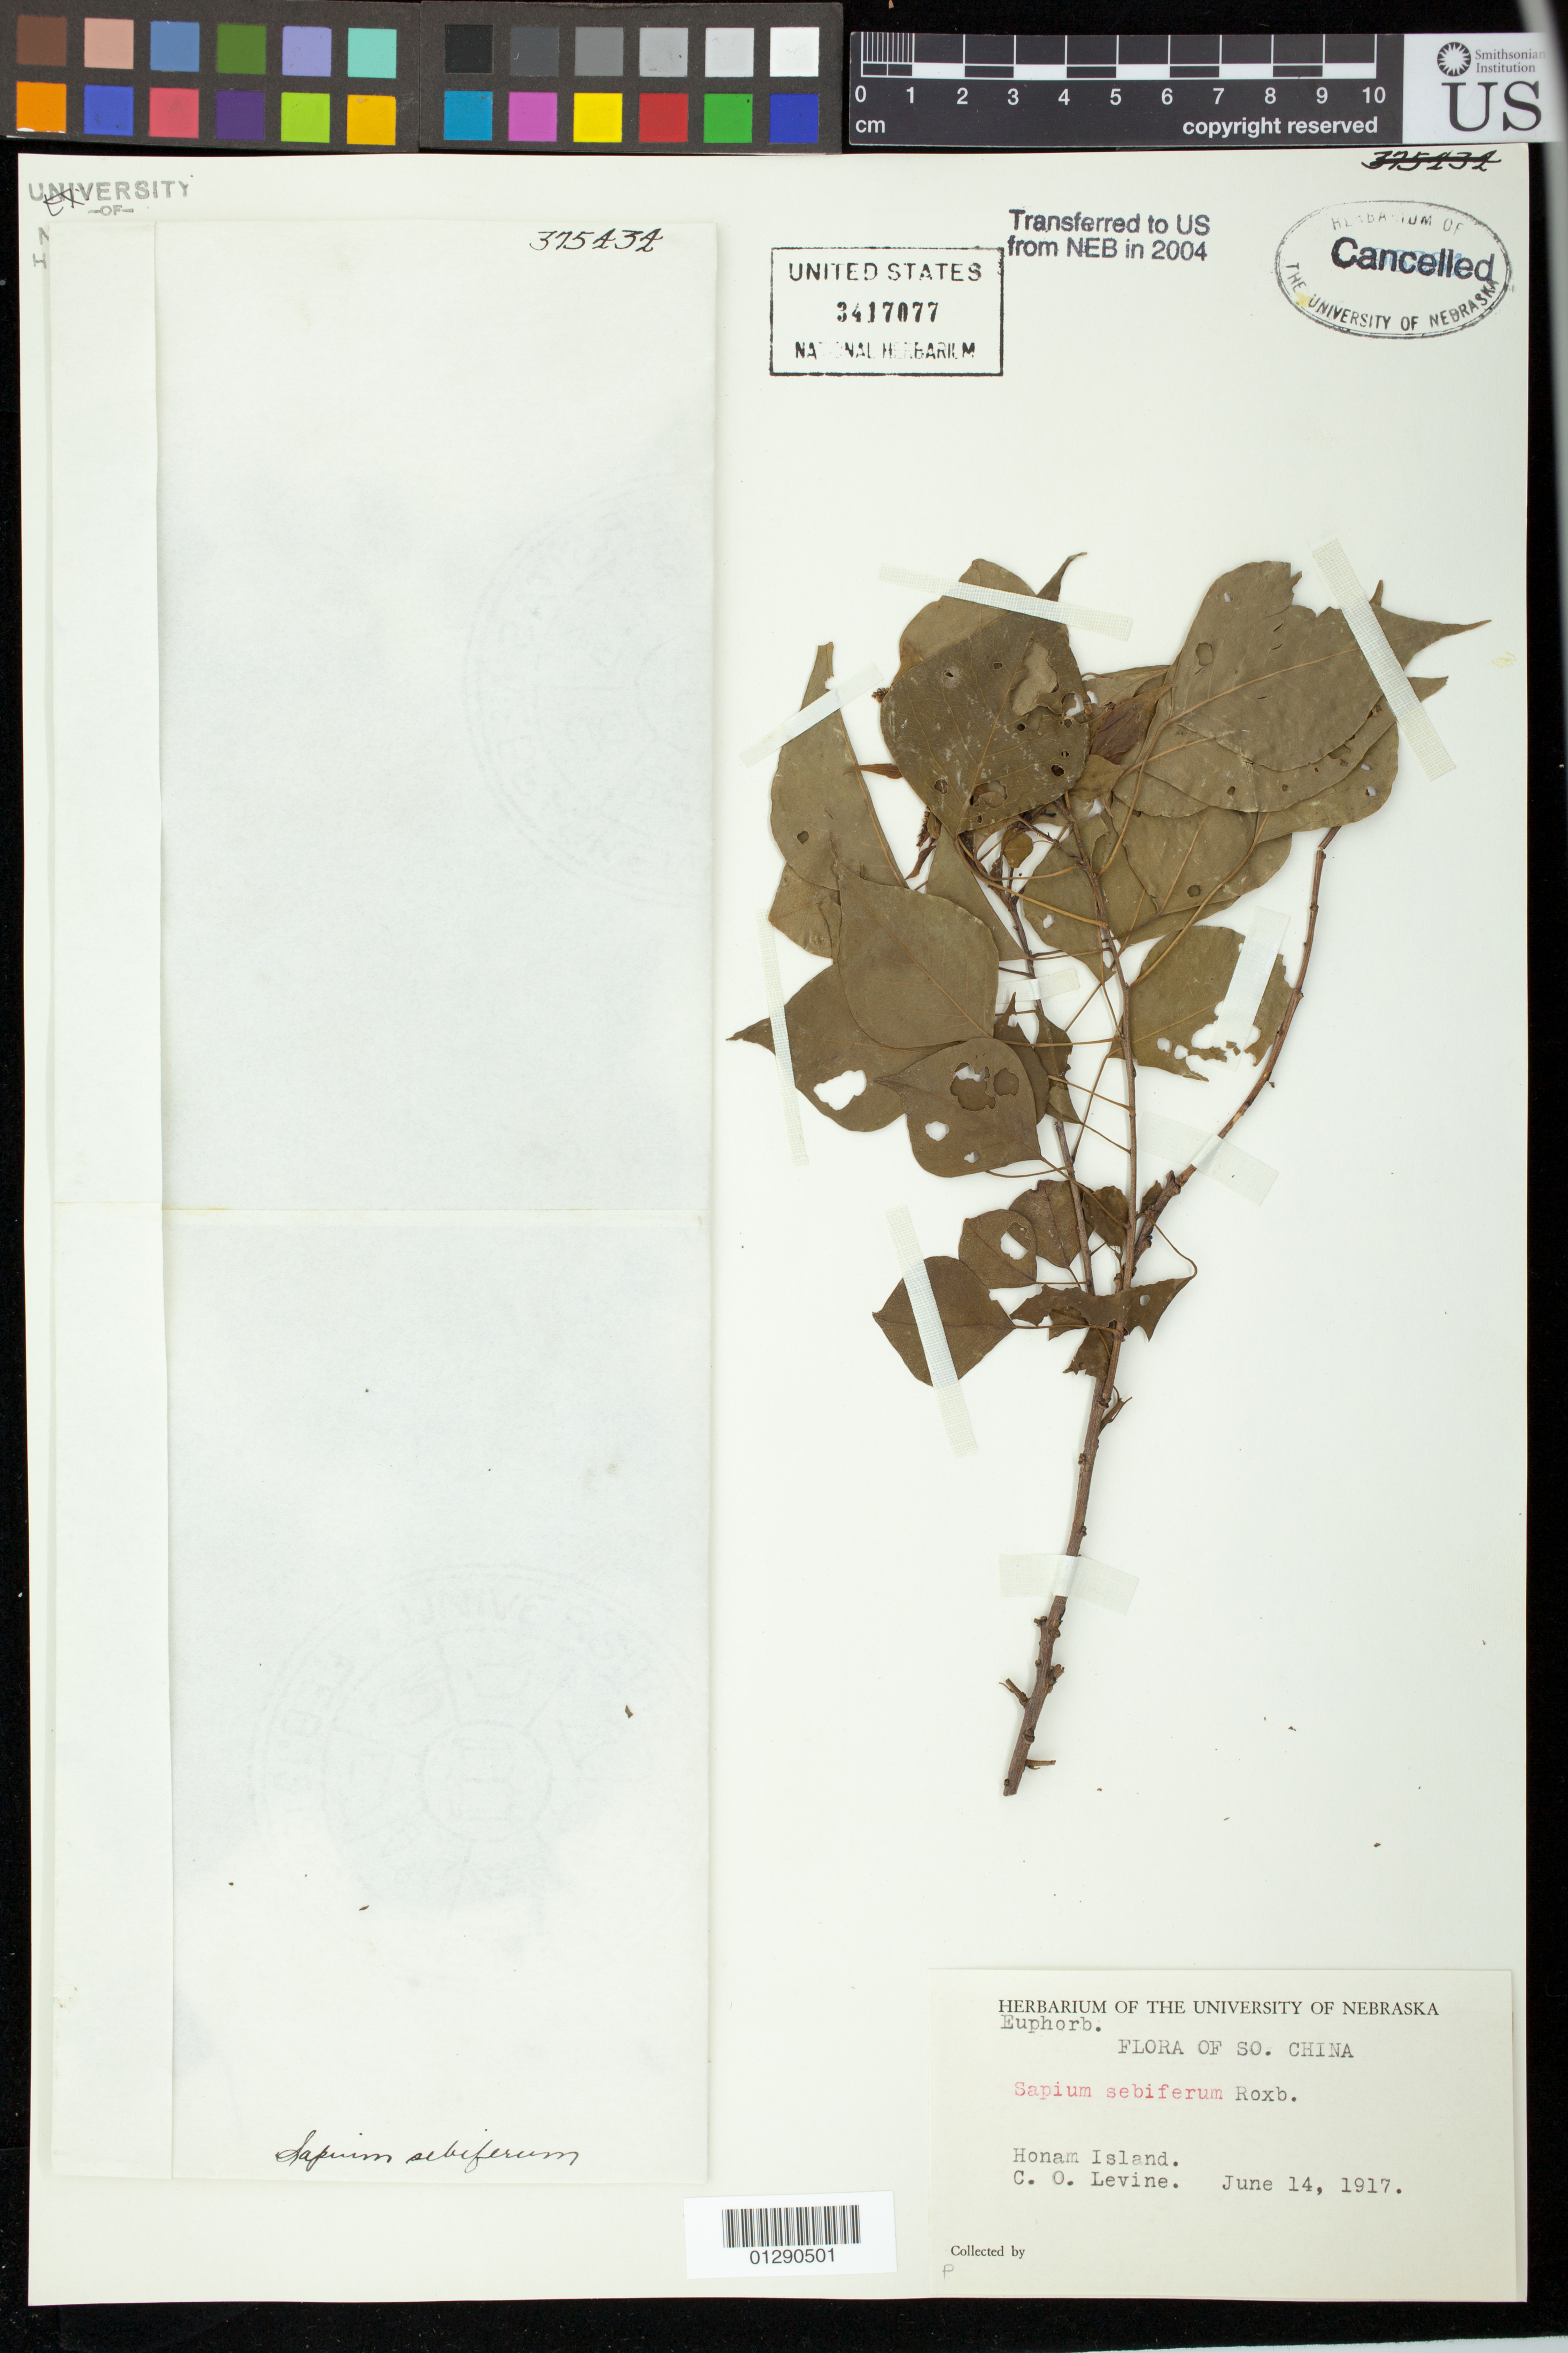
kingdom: Plantae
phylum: Tracheophyta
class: Magnoliopsida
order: Malpighiales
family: Euphorbiaceae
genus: Sapium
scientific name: Sapium sebiferum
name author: (L.) Roxb.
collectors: C. O. Levine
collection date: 1917-06-14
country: China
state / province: Guangdong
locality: Honam Island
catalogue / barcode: US 3417077